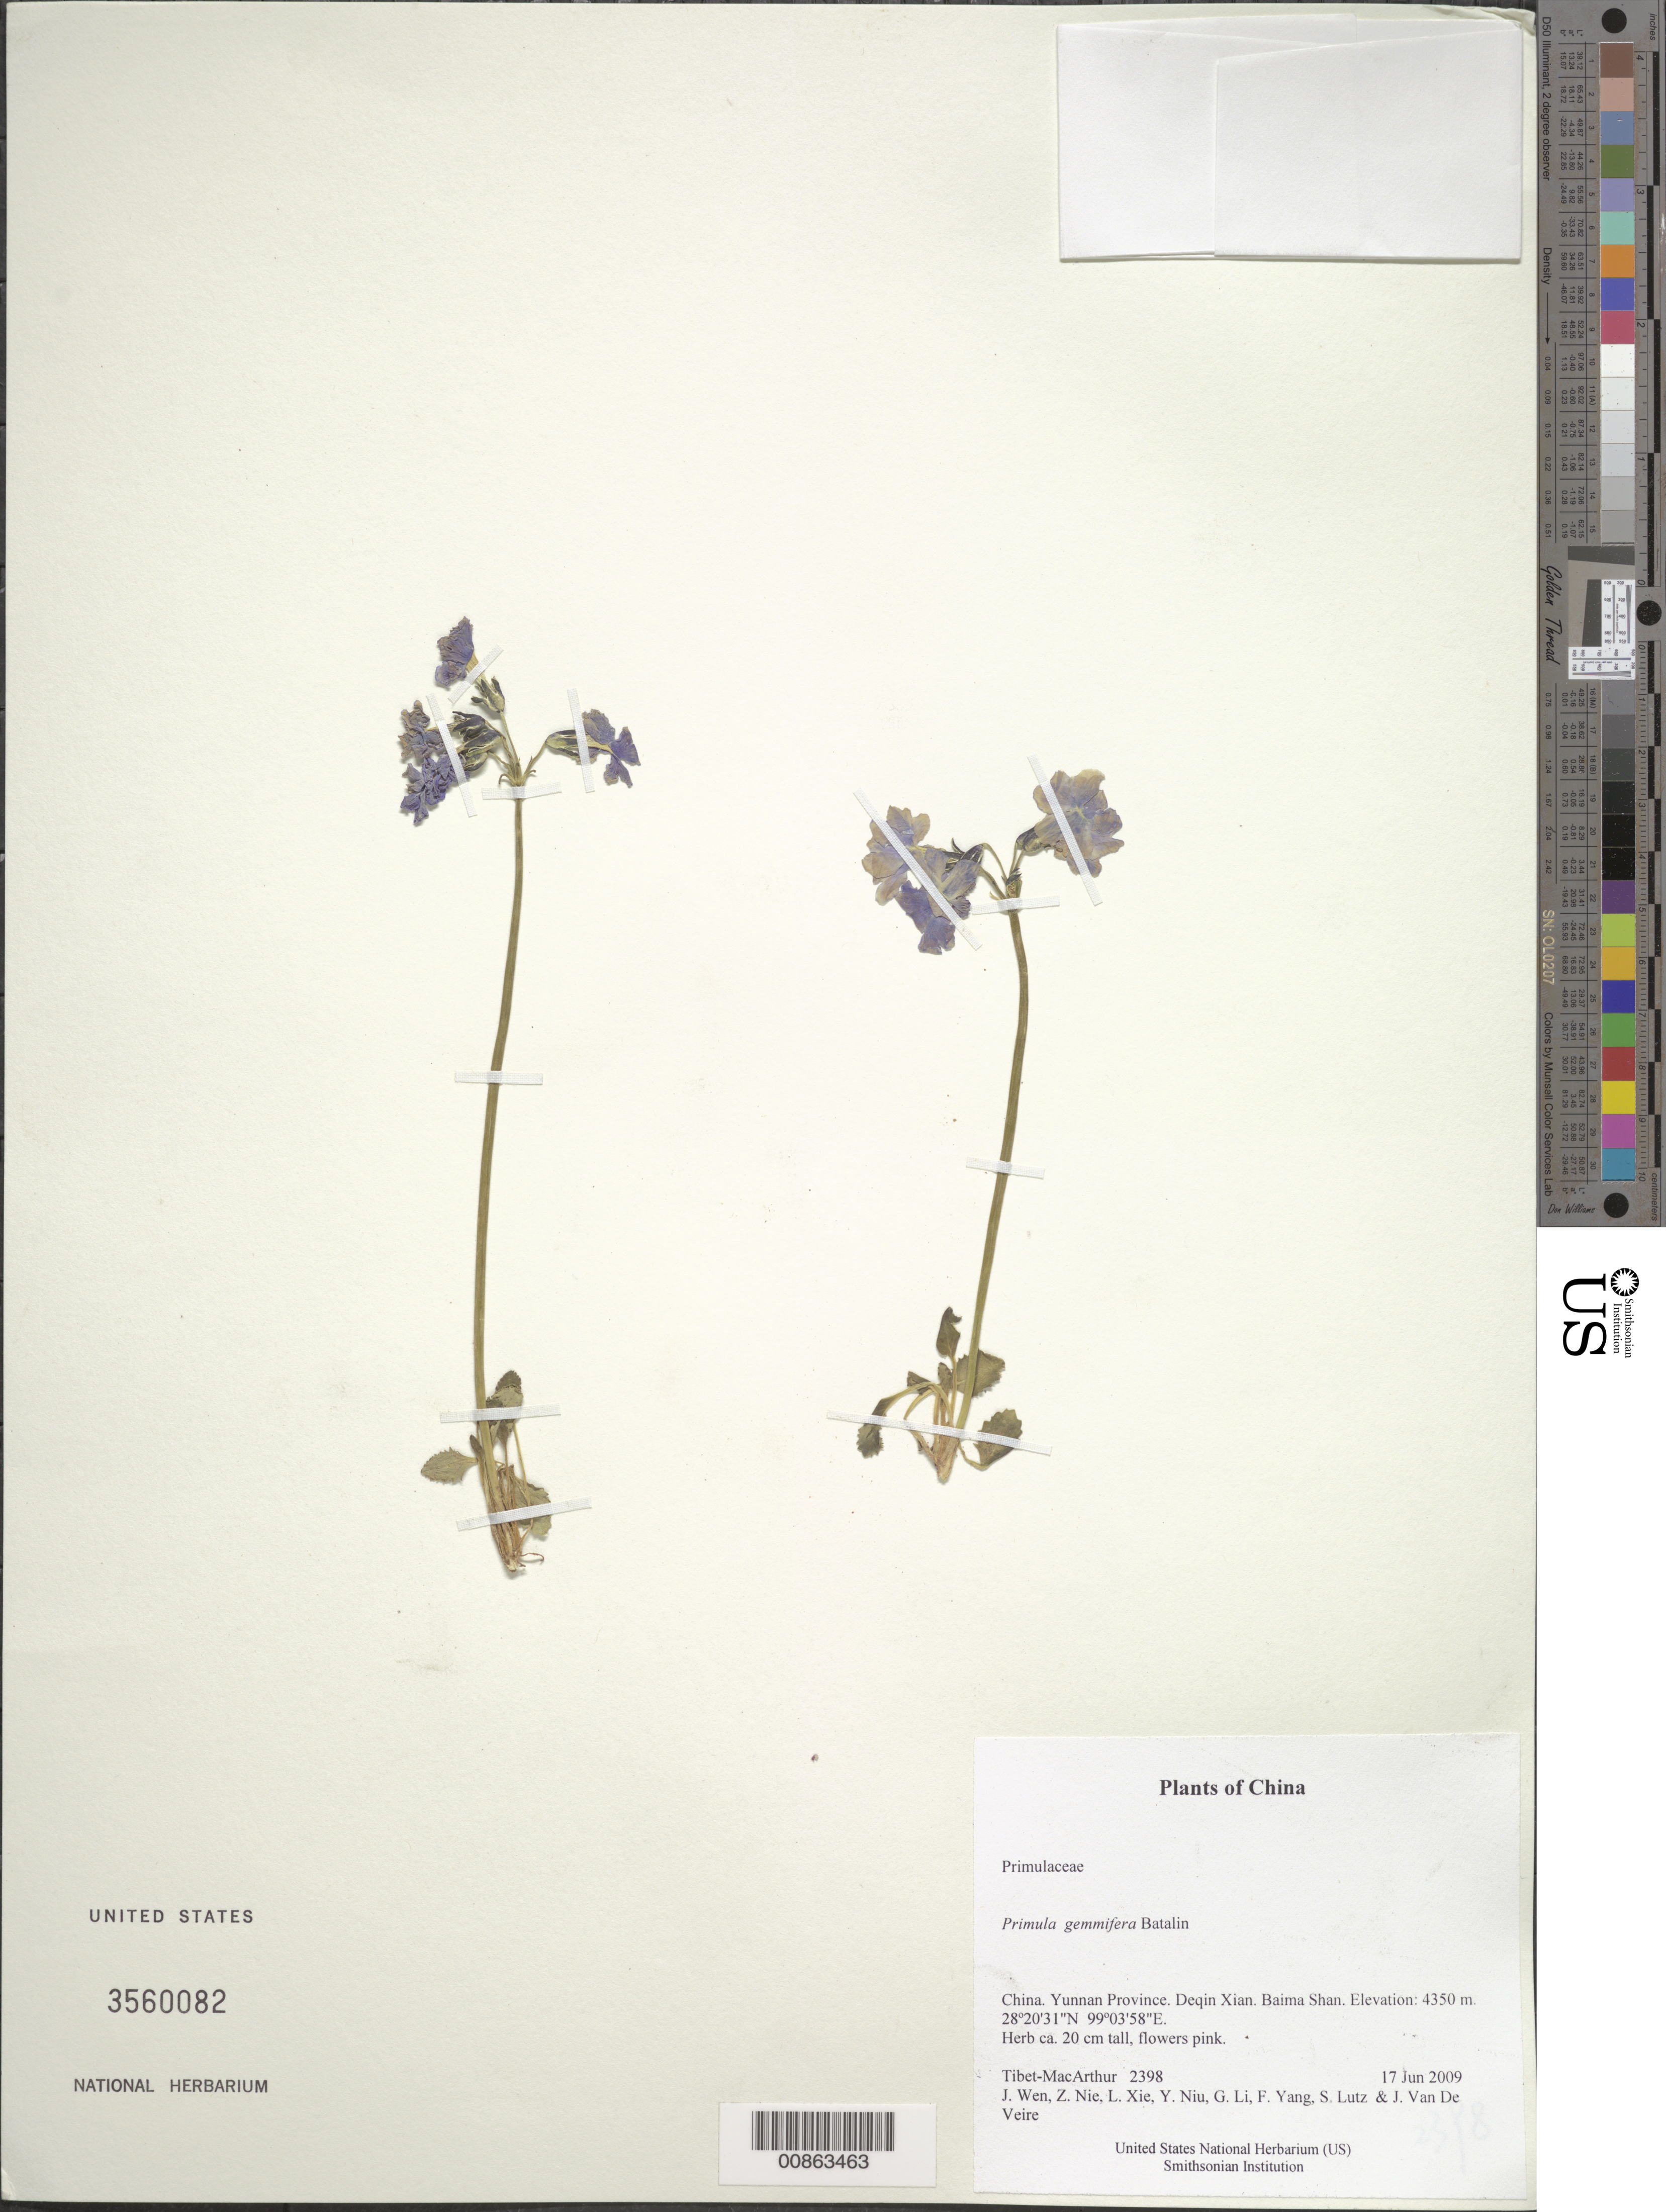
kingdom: Plantae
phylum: Tracheophyta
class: Magnoliopsida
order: Ericales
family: Primulaceae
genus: Primula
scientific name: Primula gemmifera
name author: Batalin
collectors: Tibet-MacArthur, J. Wen, Z. Nie, L. Xie, Y. Niu, G. Li, F. Yang, S. Lutz & J. Van De Veire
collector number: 2398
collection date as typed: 17 Jun 2009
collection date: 2009-06-17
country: China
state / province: Yunnan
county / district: Deqin Xian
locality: Baima Shan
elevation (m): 4350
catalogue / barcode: US 3560082